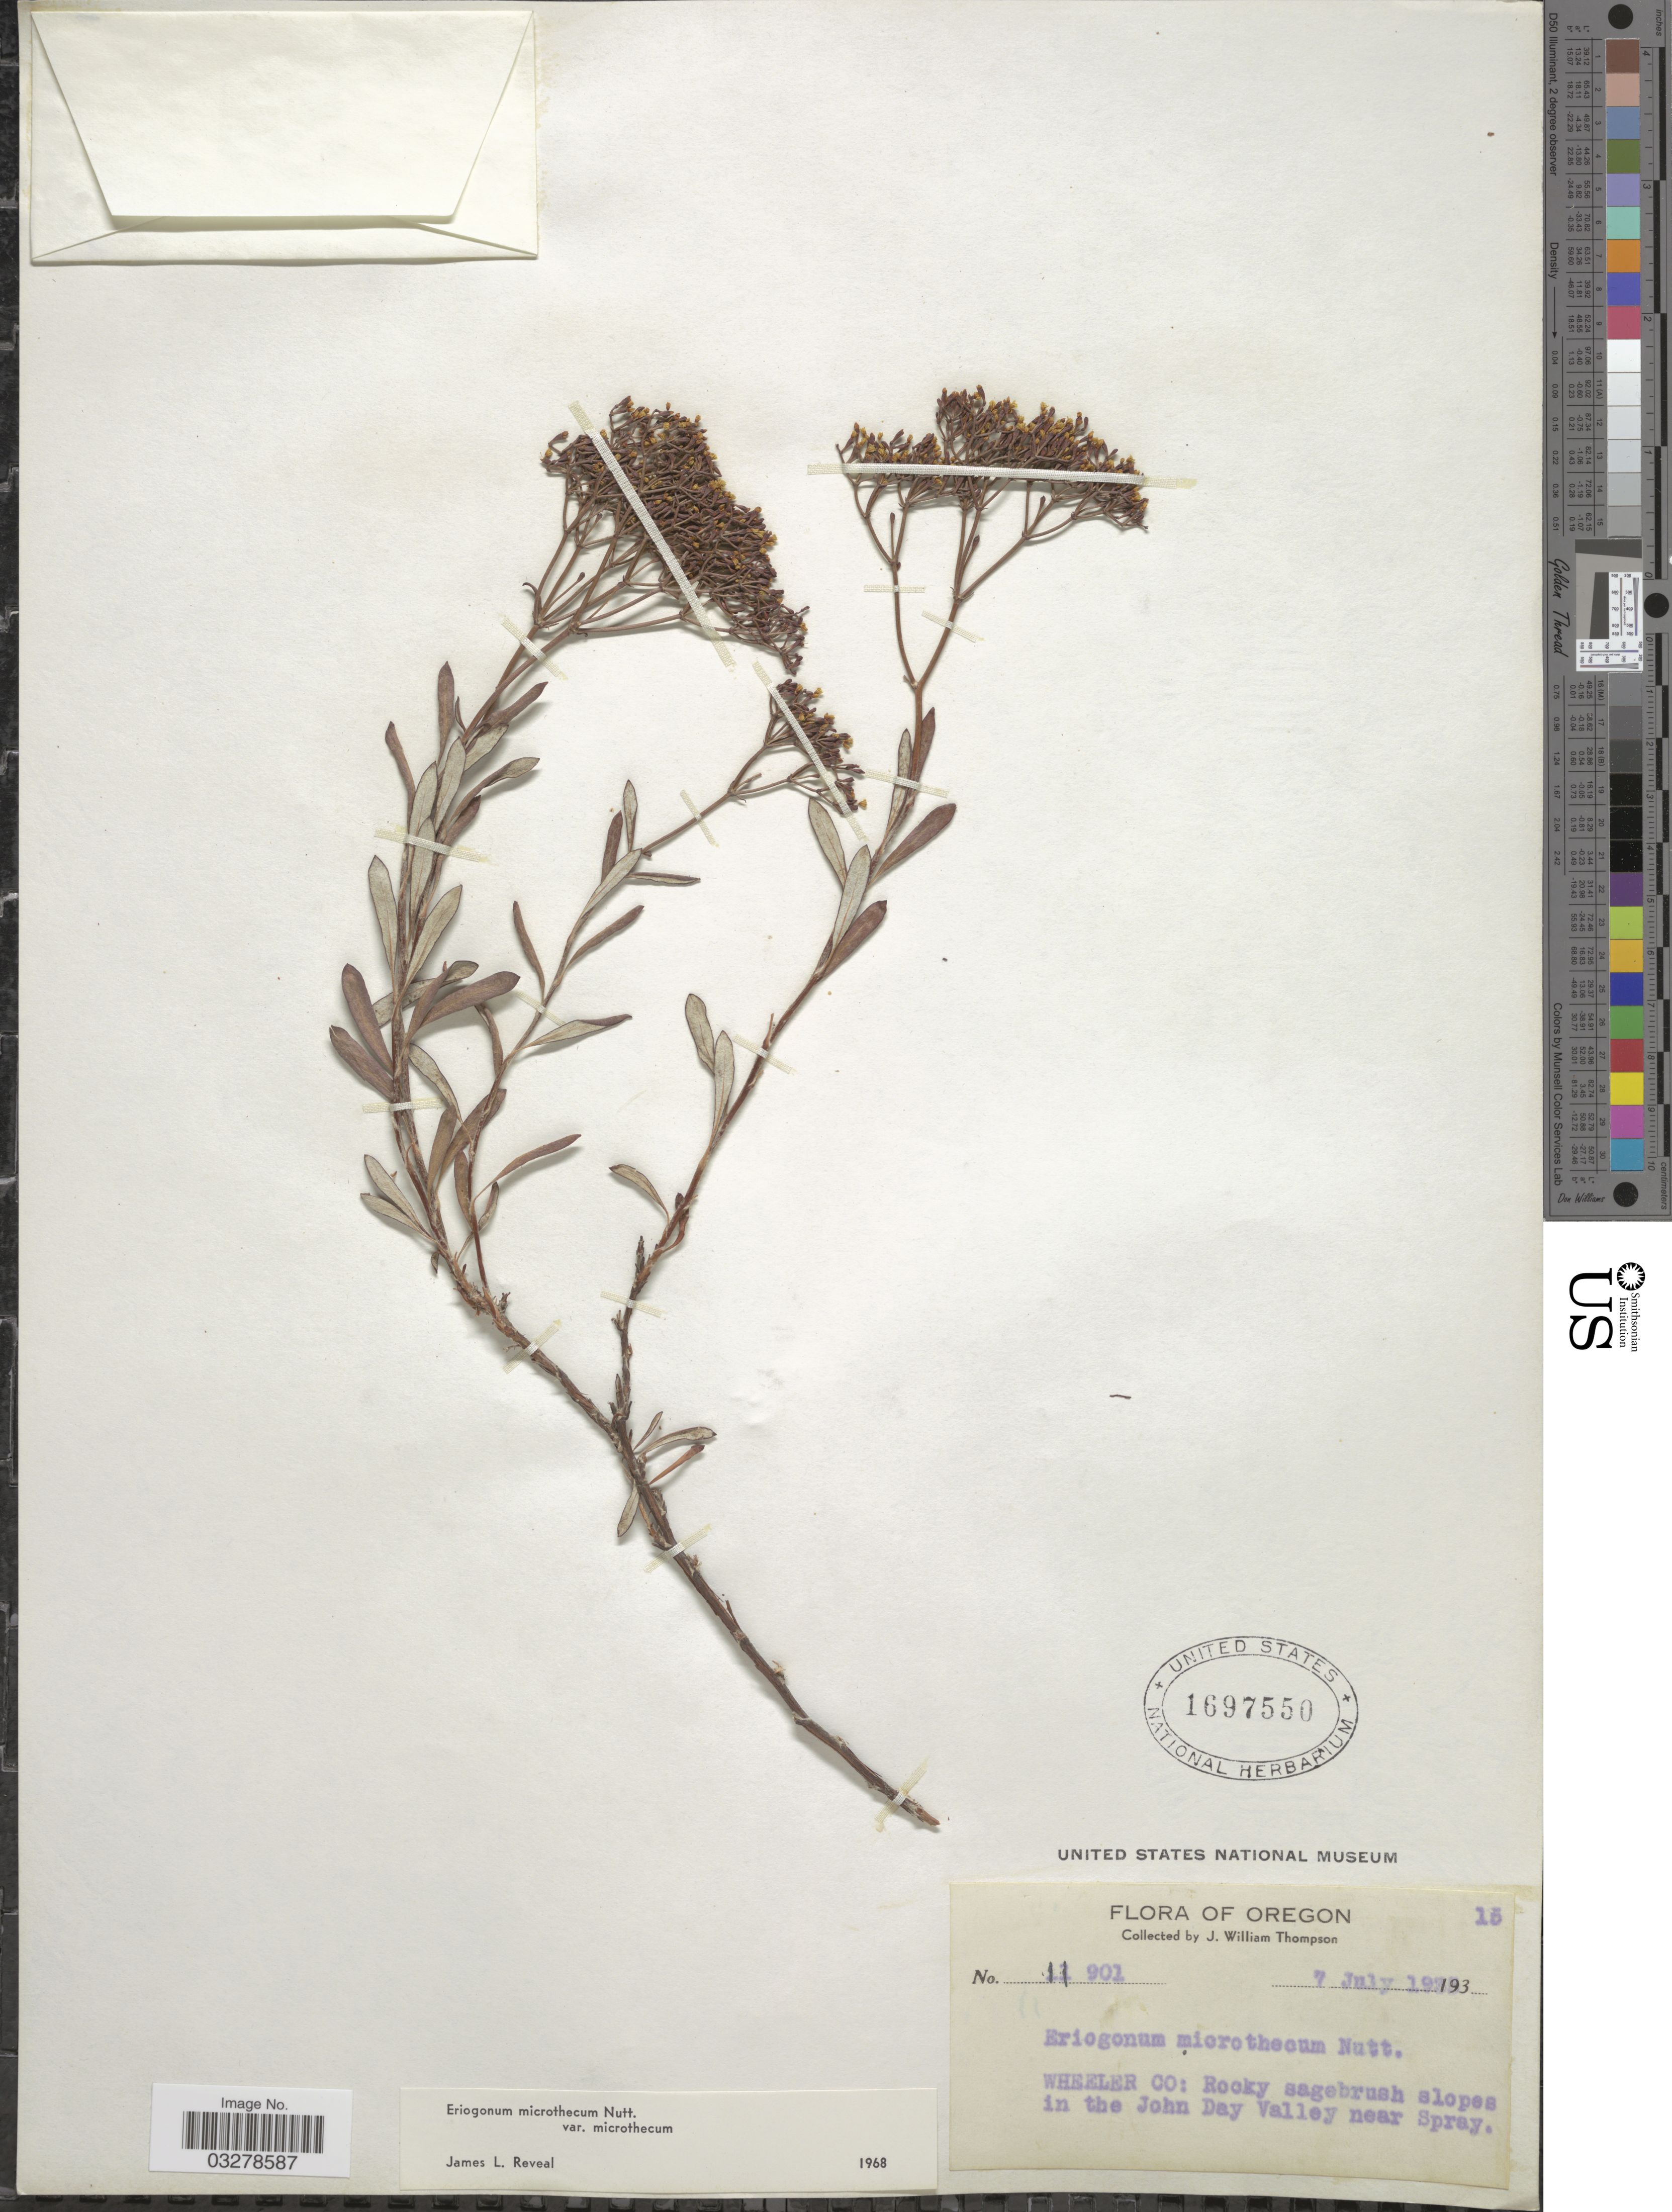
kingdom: Plantae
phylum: Tracheophyta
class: Magnoliopsida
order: Caryophyllales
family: Polygonaceae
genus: Eriogonum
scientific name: Eriogonum microtheca var. microtheca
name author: Nutt.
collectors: J. W. Thompson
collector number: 11901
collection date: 1973-07-07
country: United States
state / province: Oregon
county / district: Wheeler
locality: Wheeler Co: Rocky sagebrush slopes in the John Day Valley near Spray.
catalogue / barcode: US 1697550